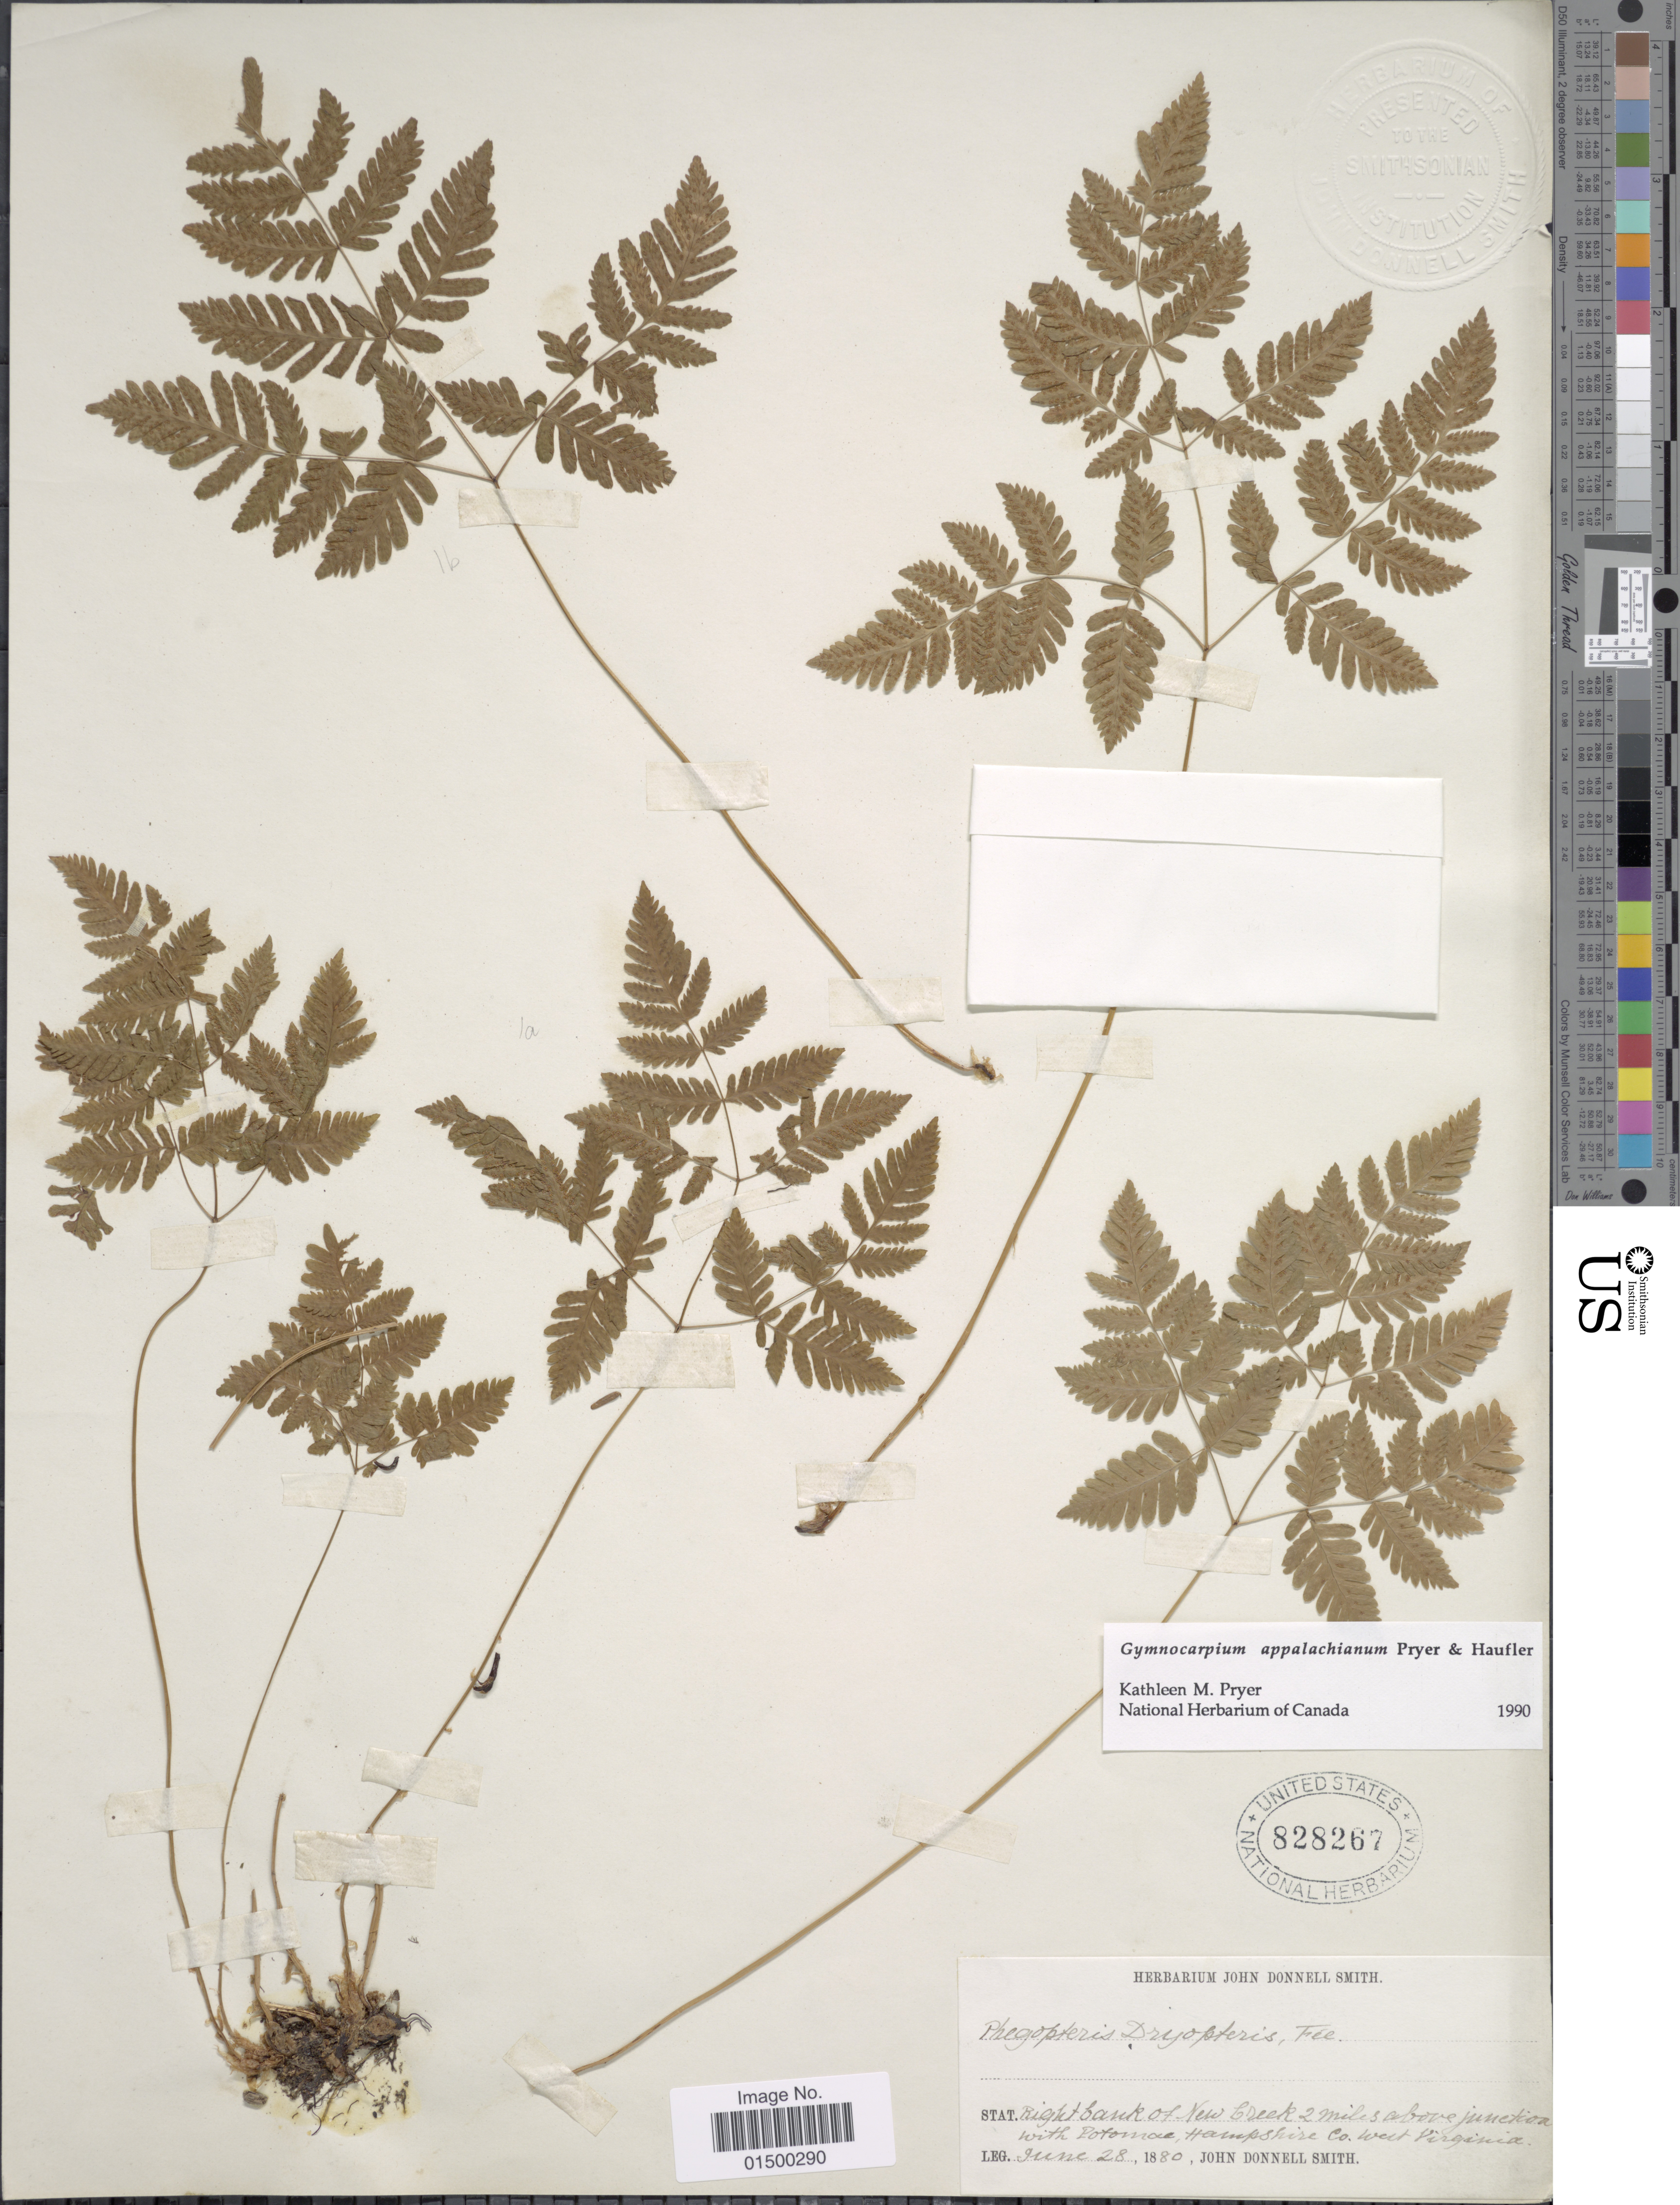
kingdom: Plantae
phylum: Tracheophyta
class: Polypodiopsida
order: Polypodiales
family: Cystopteridaceae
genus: Gymnocarpium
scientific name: Gymnocarpium appalachianum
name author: Pryer & Haufler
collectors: J. Donnell Smith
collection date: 1880-06-28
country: United States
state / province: West Virginia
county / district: Hampshire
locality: Stat. Right bank of New Creek 2 miles above junction with Potomac, Hampshire Co. West Virginia.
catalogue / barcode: US 828267